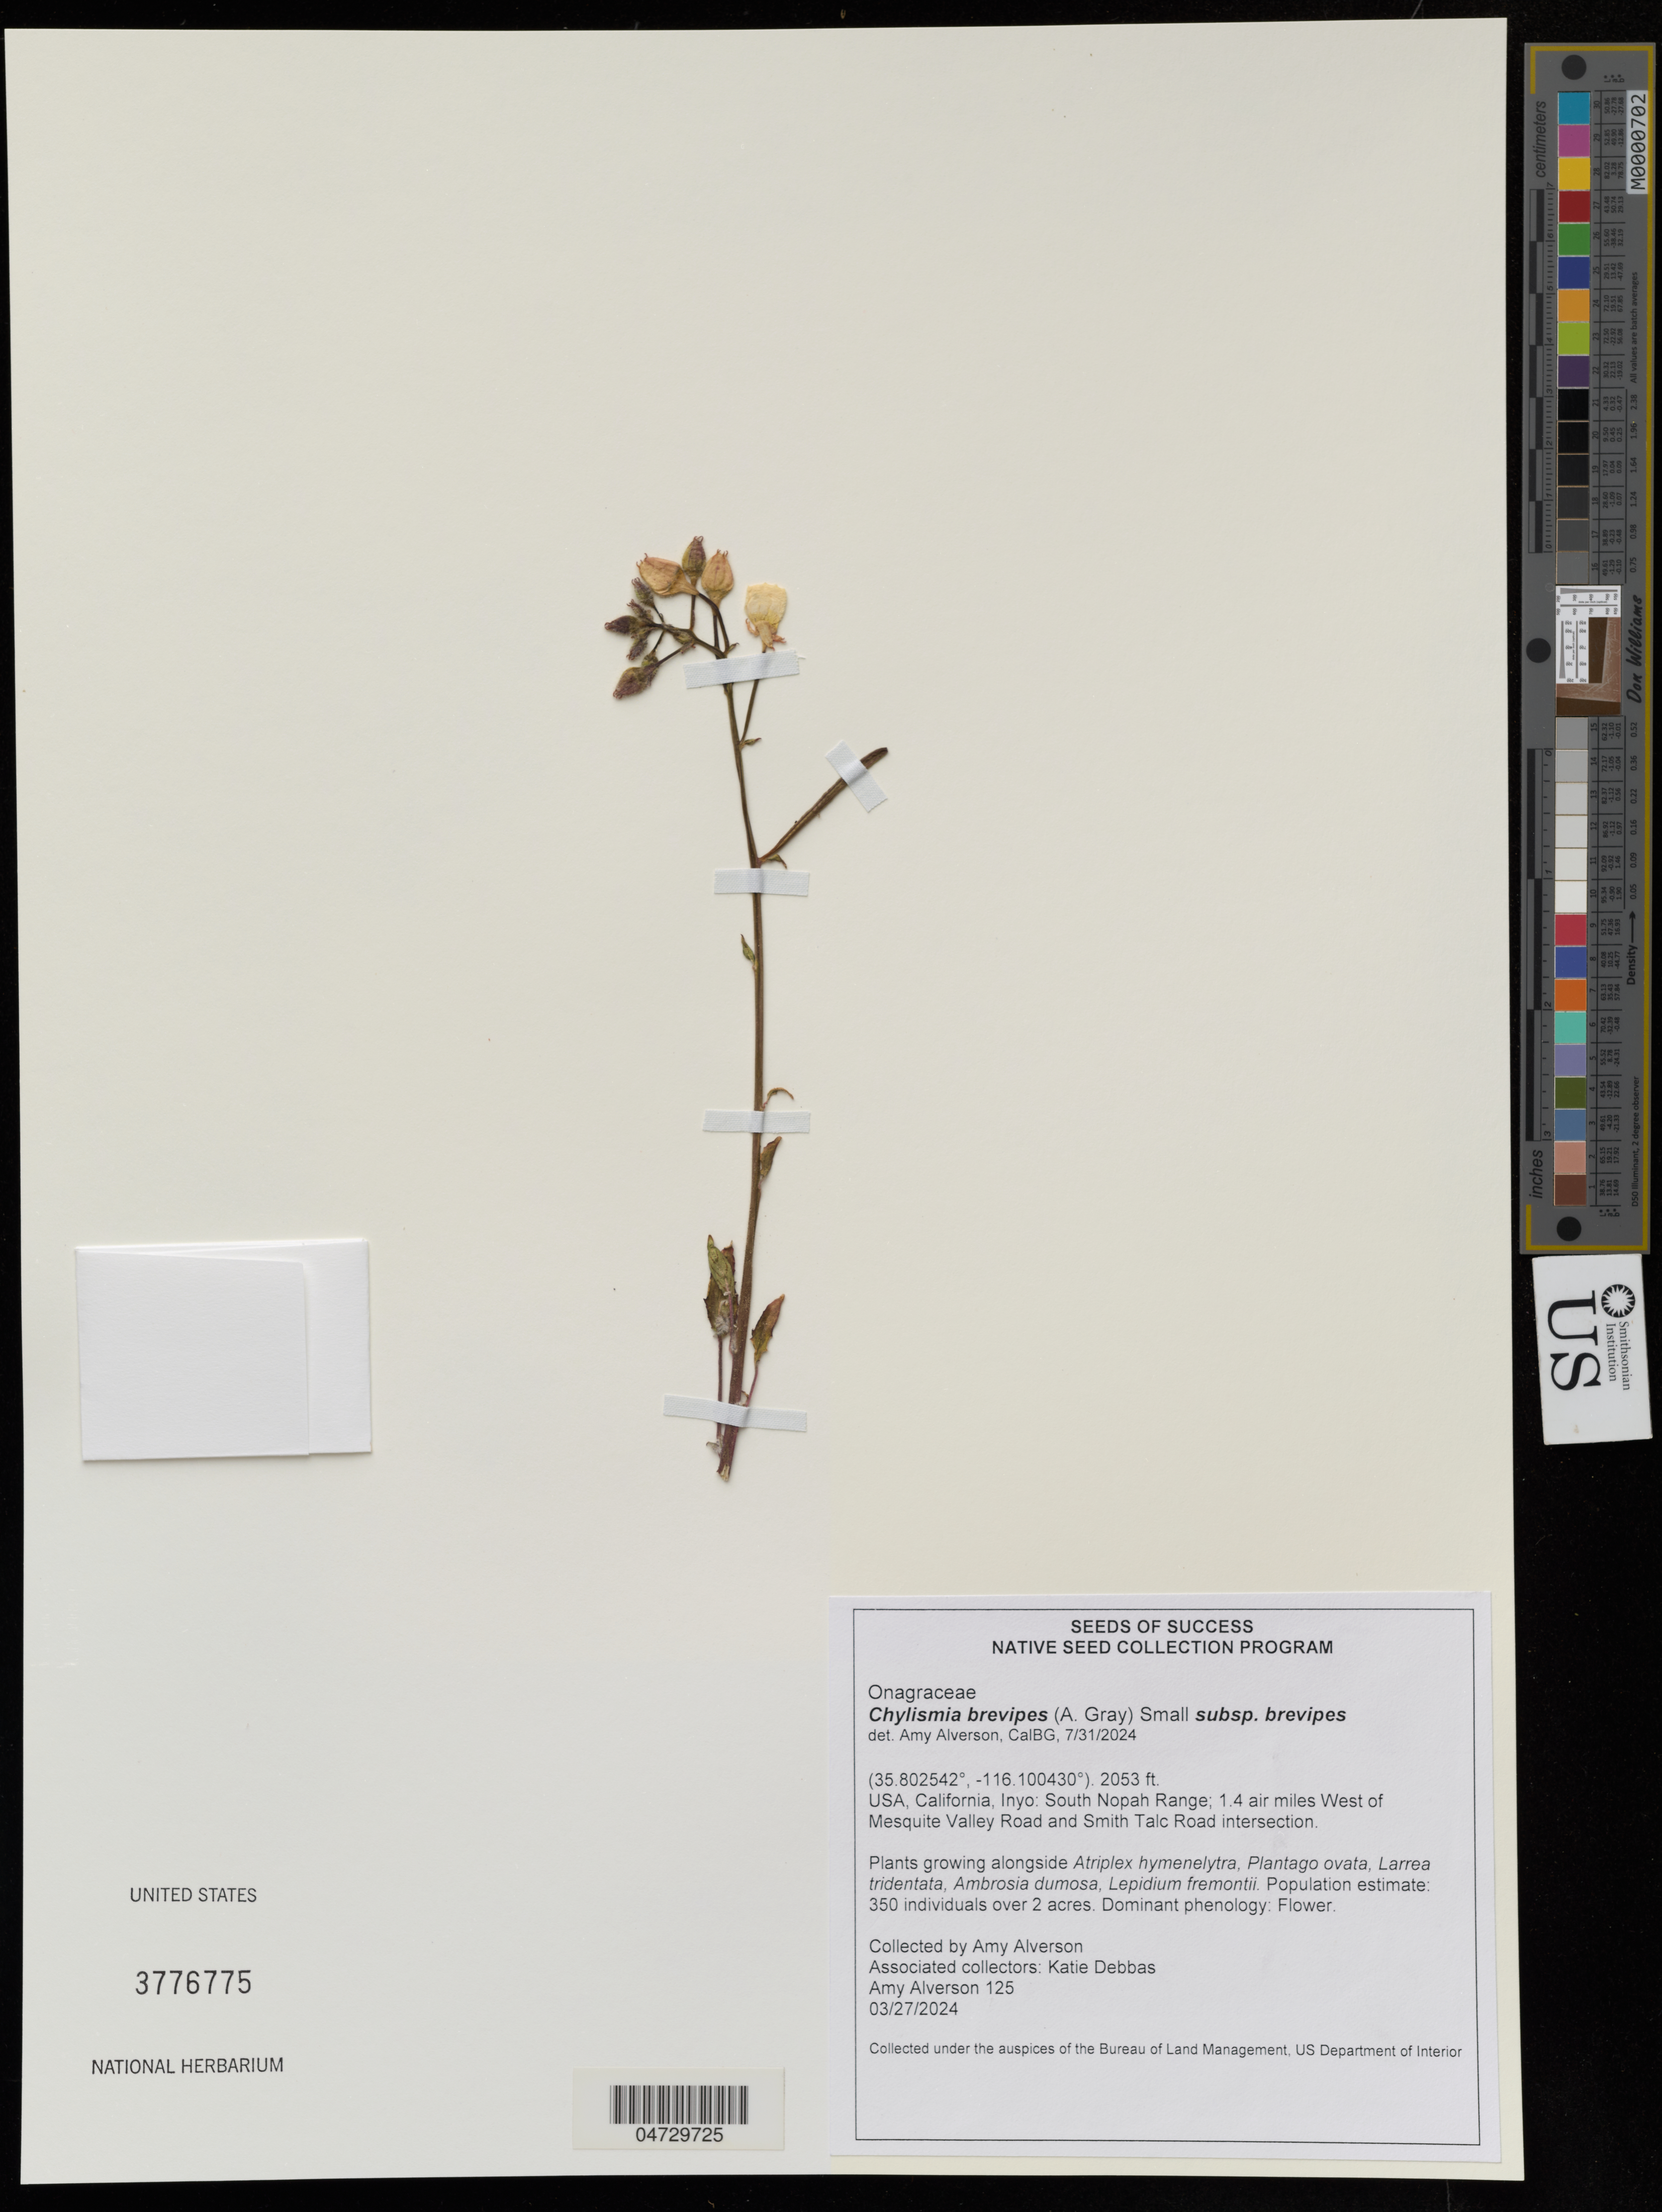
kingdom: Plantae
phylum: Tracheophyta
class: Magnoliopsida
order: Myrtales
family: Onagraceae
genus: Chylismia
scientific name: Chylismia brevipes subsp. brevipes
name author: (A. Gray) Small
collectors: A. Alverson & K. Debbas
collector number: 125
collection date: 2024-03-27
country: United States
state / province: California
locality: Inyo: South Nopah Range; 1.4 air miles West of Mesquite Valley Road and Smith Talc Road intersection.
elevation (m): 626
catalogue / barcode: US 3776775